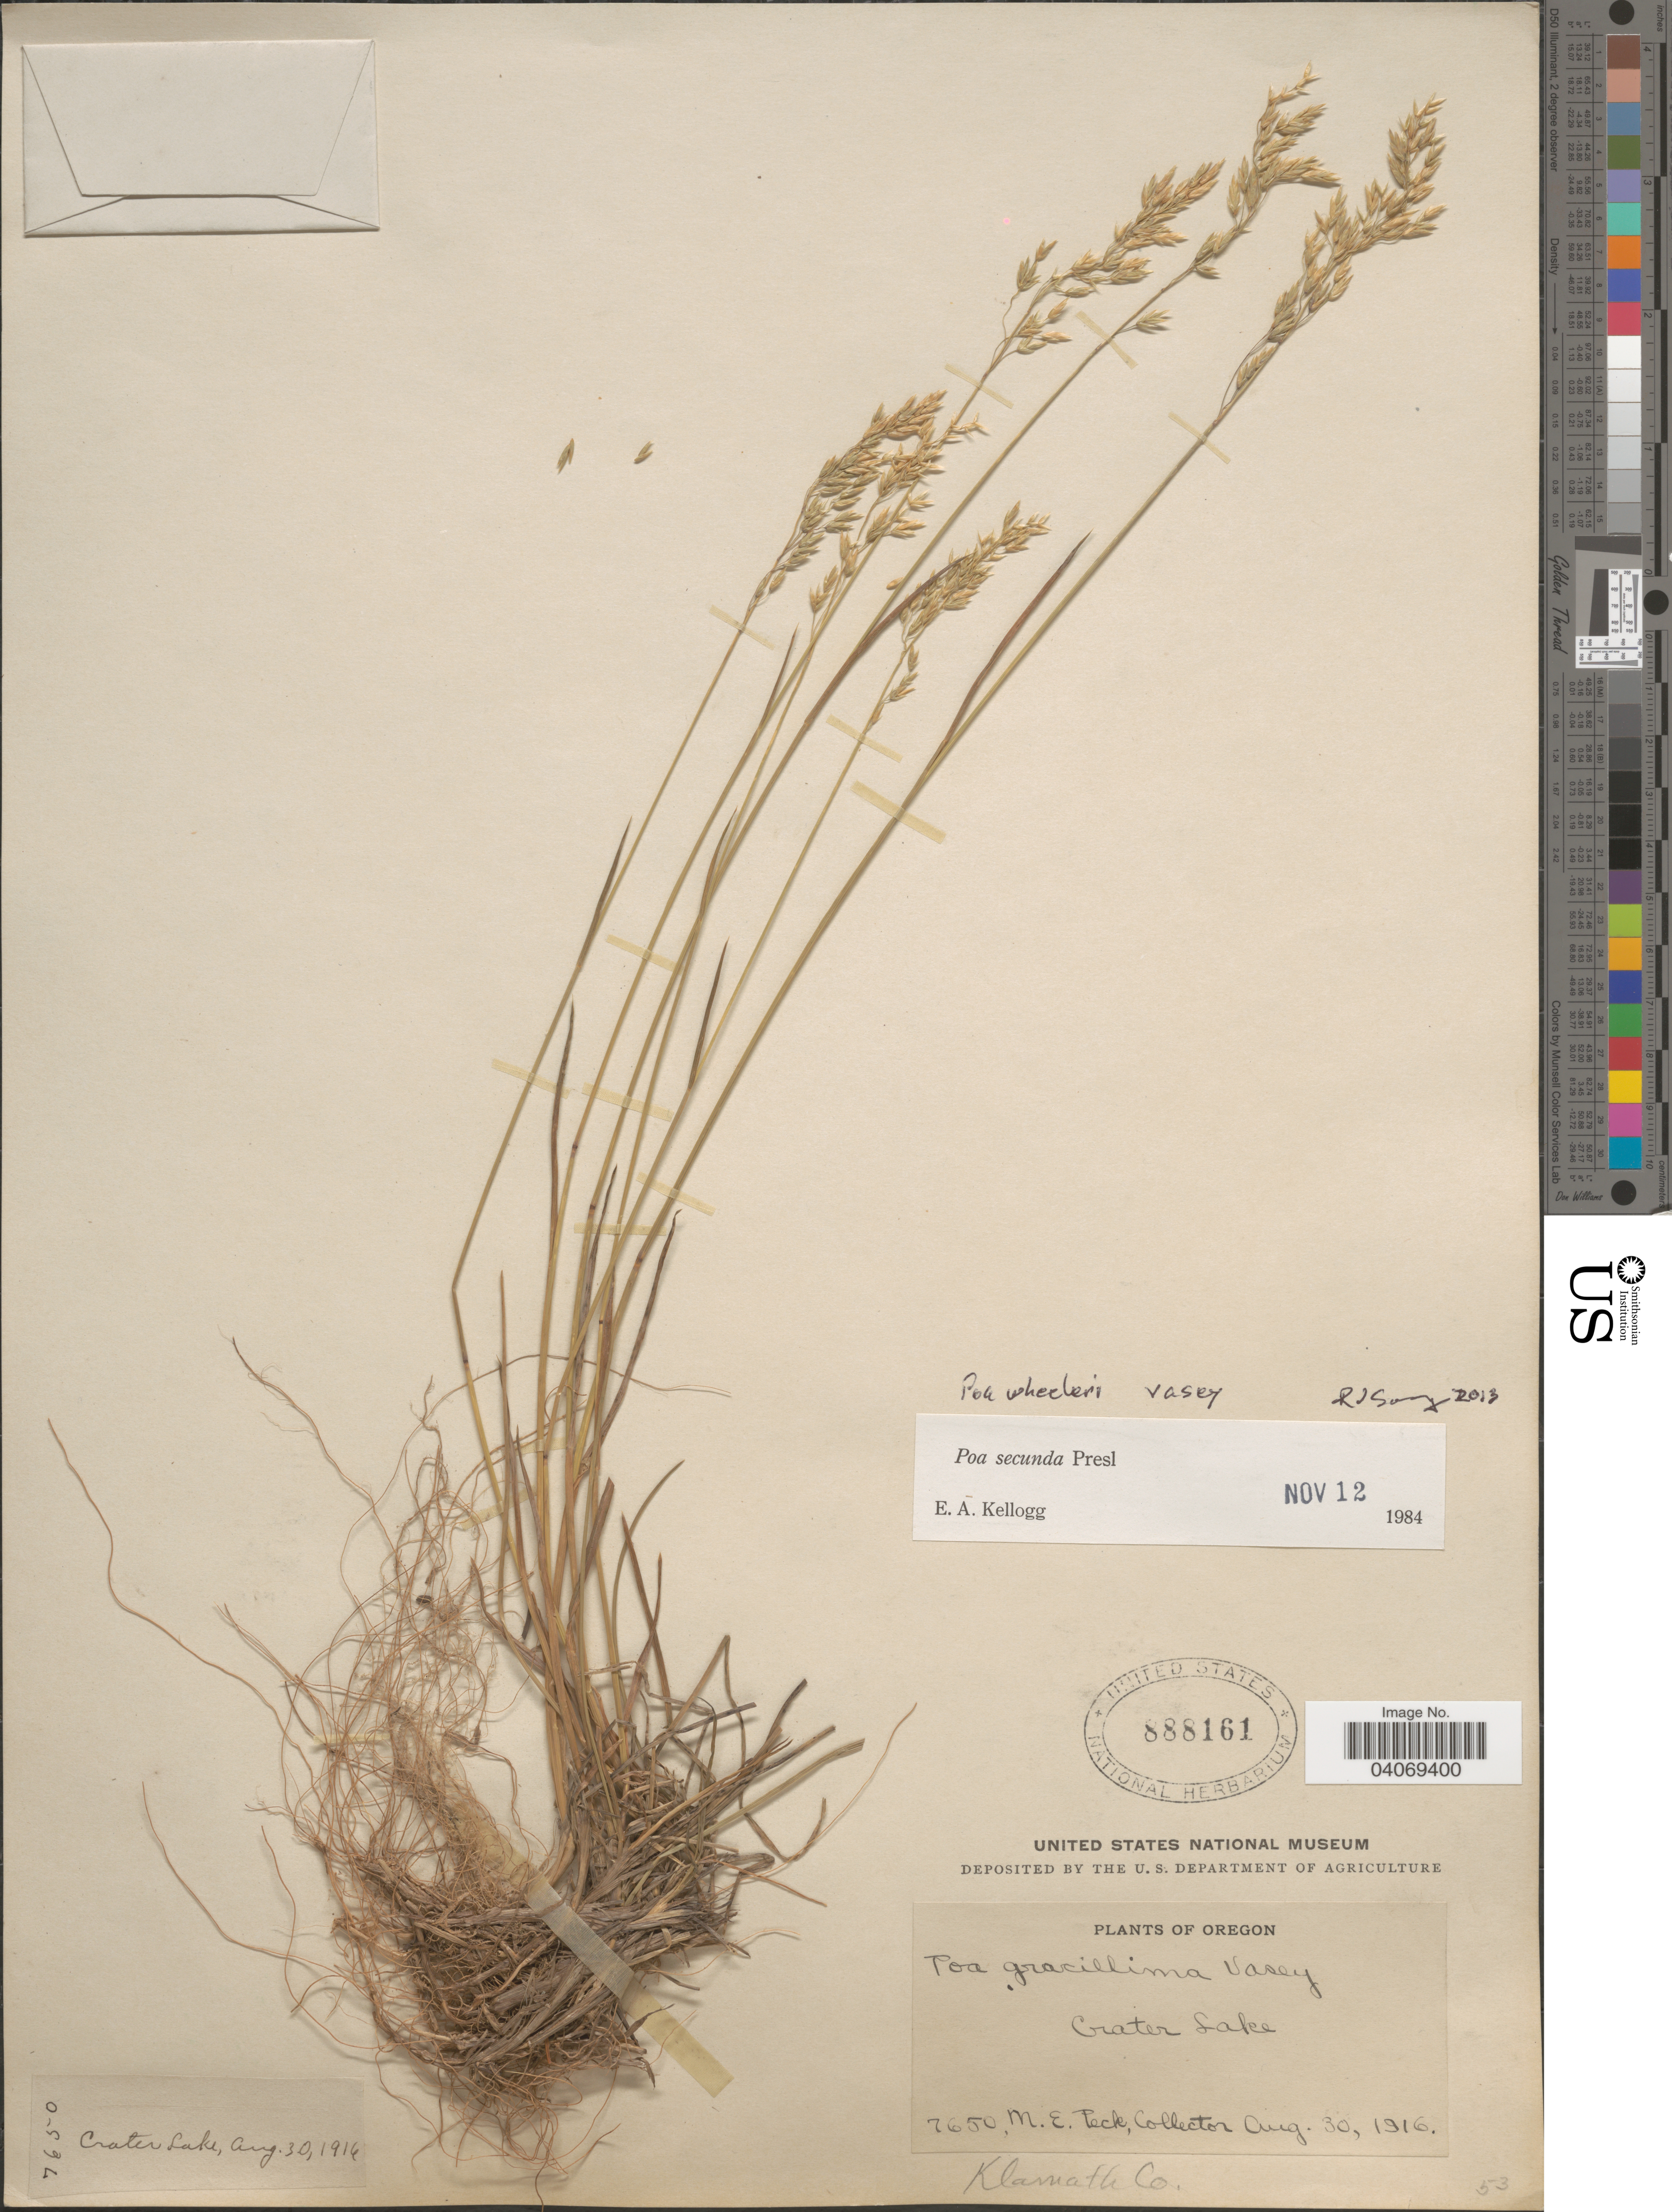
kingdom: Plantae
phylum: Tracheophyta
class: Liliopsida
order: Poales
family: Poaceae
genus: Poa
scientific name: Poa wheeleri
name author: Vasey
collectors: M. E. Peck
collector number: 7650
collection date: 1916-08-30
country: United States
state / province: Oregon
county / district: Klamath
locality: Crater Lake. Klamath Co.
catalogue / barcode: US 888161